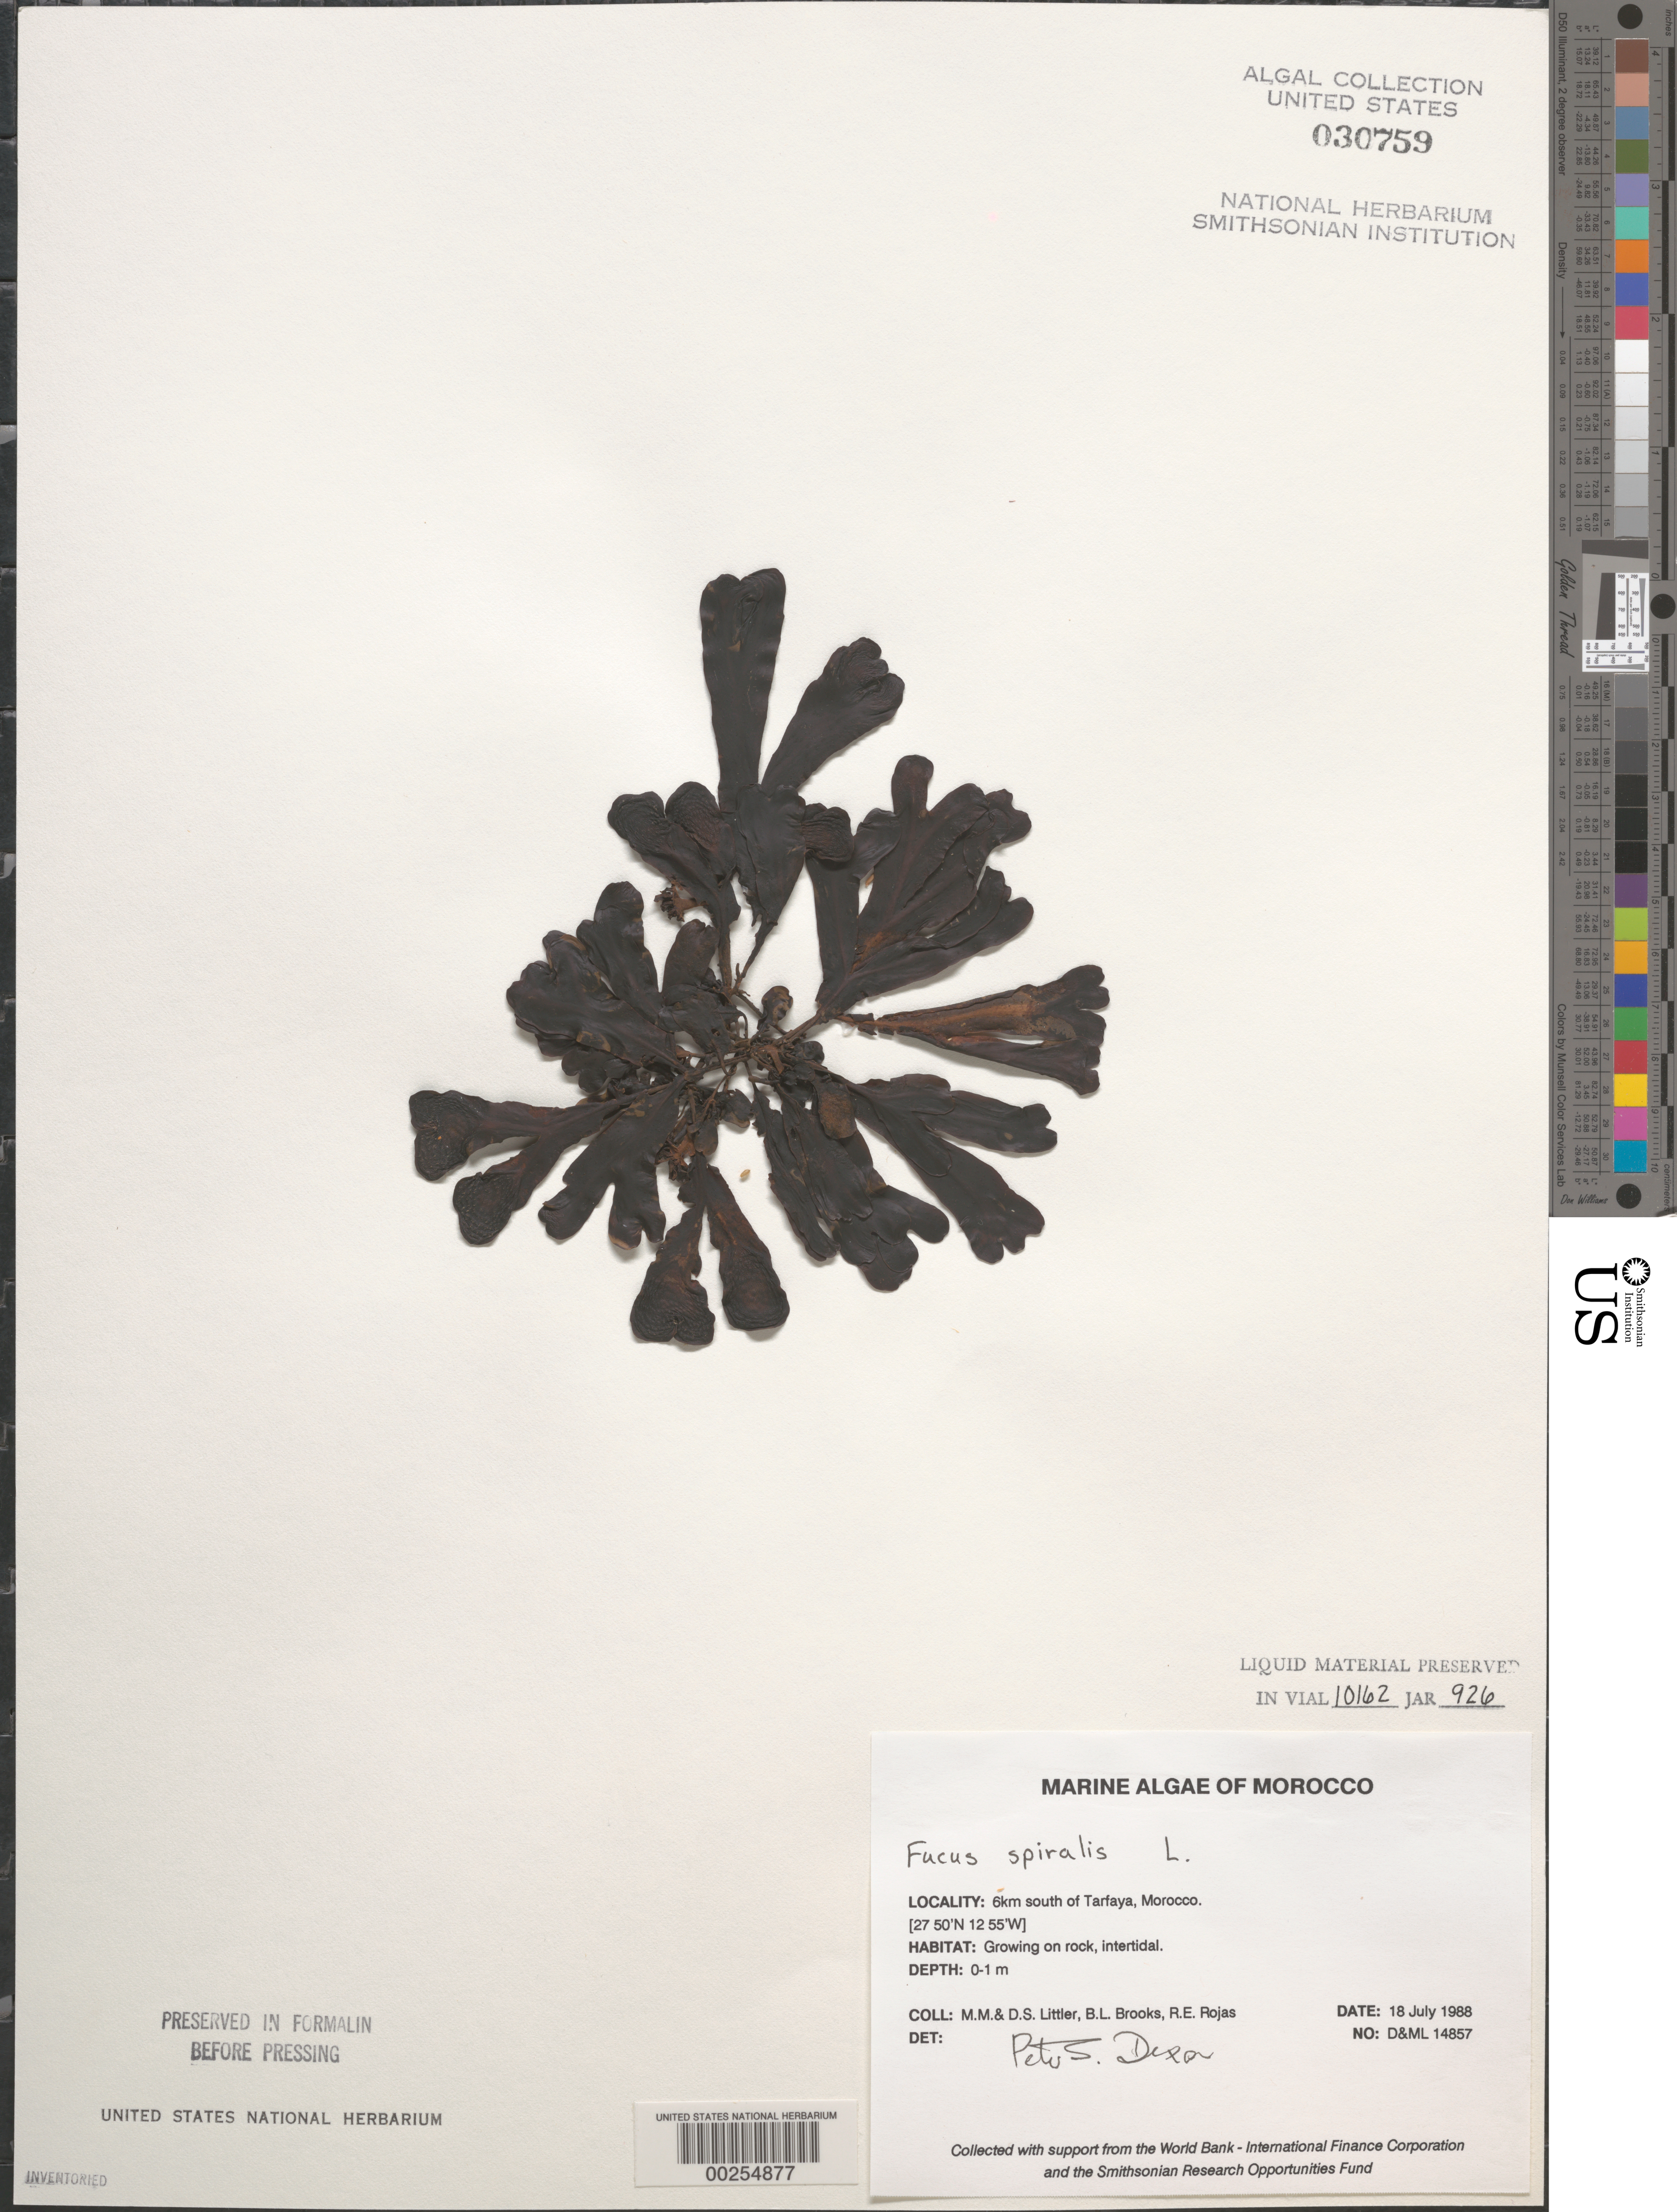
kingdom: Chromista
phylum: Ochrophyta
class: Phaeophyceae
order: Fucales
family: Fucaceae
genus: Fucus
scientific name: Fucus spiralis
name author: L.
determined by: Dixon, P. S.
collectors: M. M. Littler, D. S. Littler, B. Brooks & R. Rojas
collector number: D&ML 14857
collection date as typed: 18 Jul 1988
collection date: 1988-07-18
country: Morocco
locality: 6 km south of Tarfaya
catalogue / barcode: US 30759